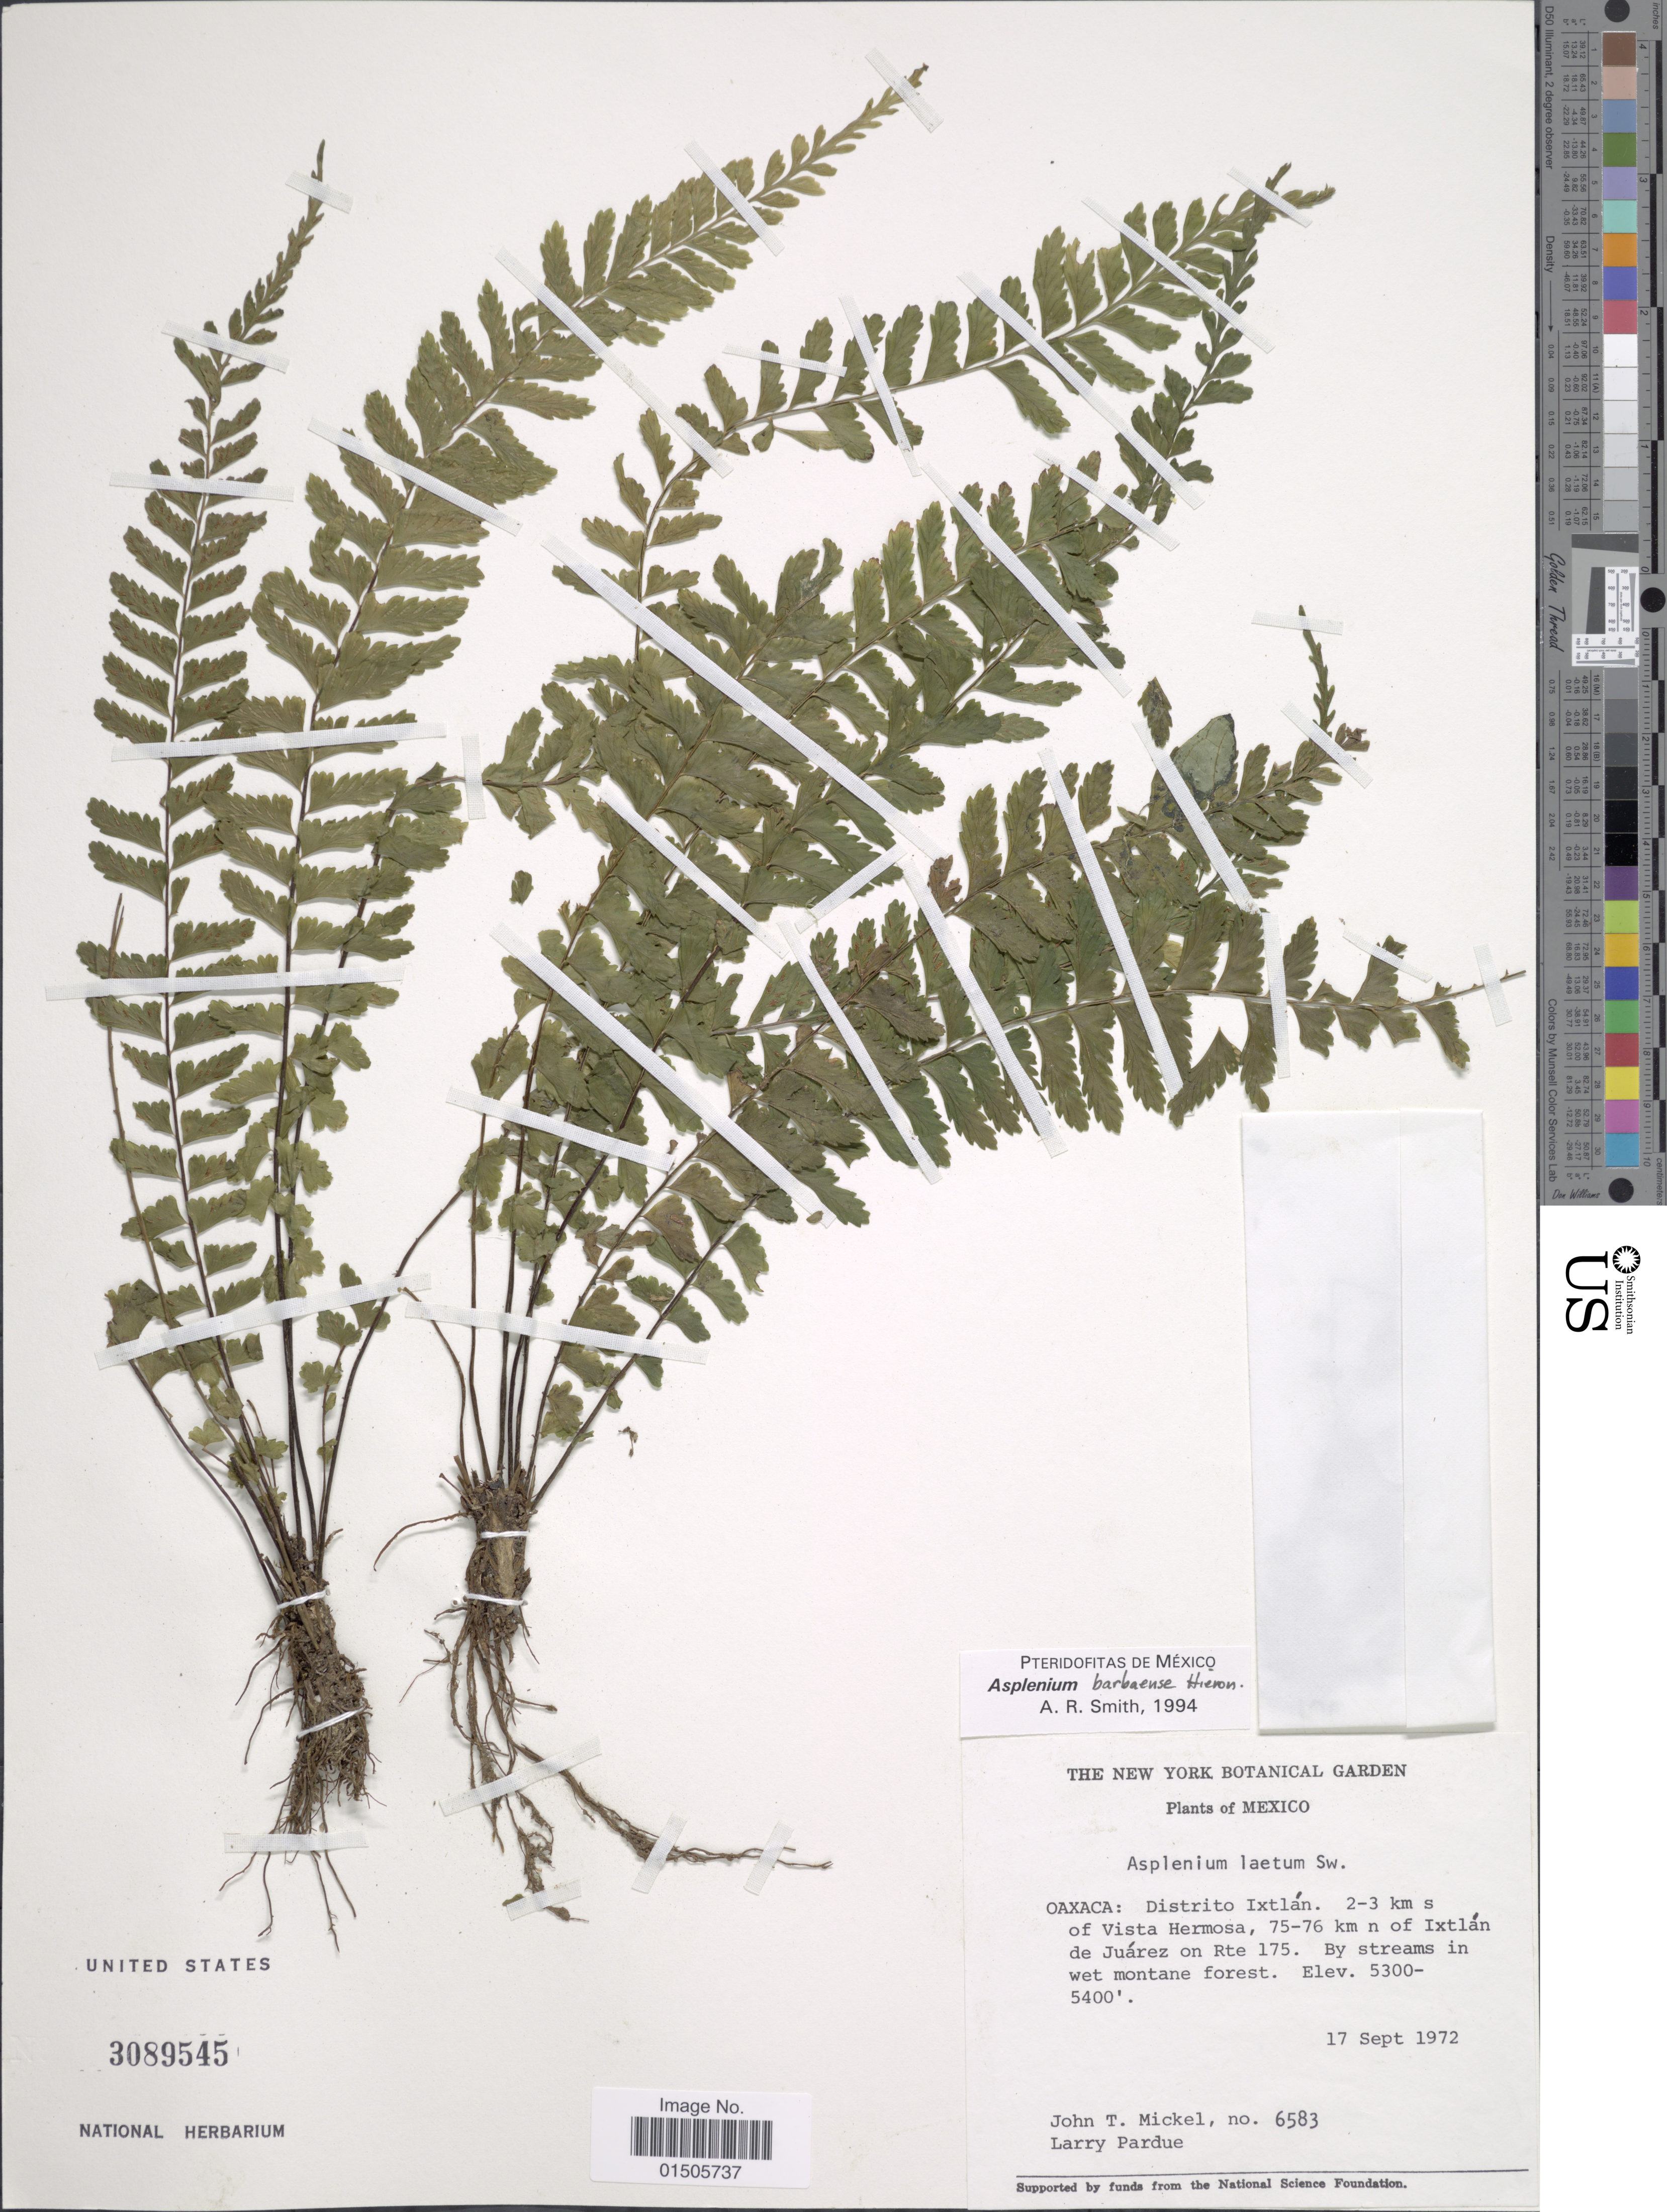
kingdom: Plantae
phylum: Tracheophyta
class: Polypodiopsida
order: Polypodiales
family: Aspleniaceae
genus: Asplenium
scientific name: Asplenium barbaense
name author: Hieron.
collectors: J. T. Mickel & L. Pardue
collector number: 6583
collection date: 1972-09-17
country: Mexico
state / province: Oaxaca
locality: Distrito Ixtlan. 2-3 km s of Vista Hermosa, 75-76 km n of Ixtlan de Juarez on Rte 175. By streams in wet montane forest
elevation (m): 1615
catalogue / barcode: US 3089545